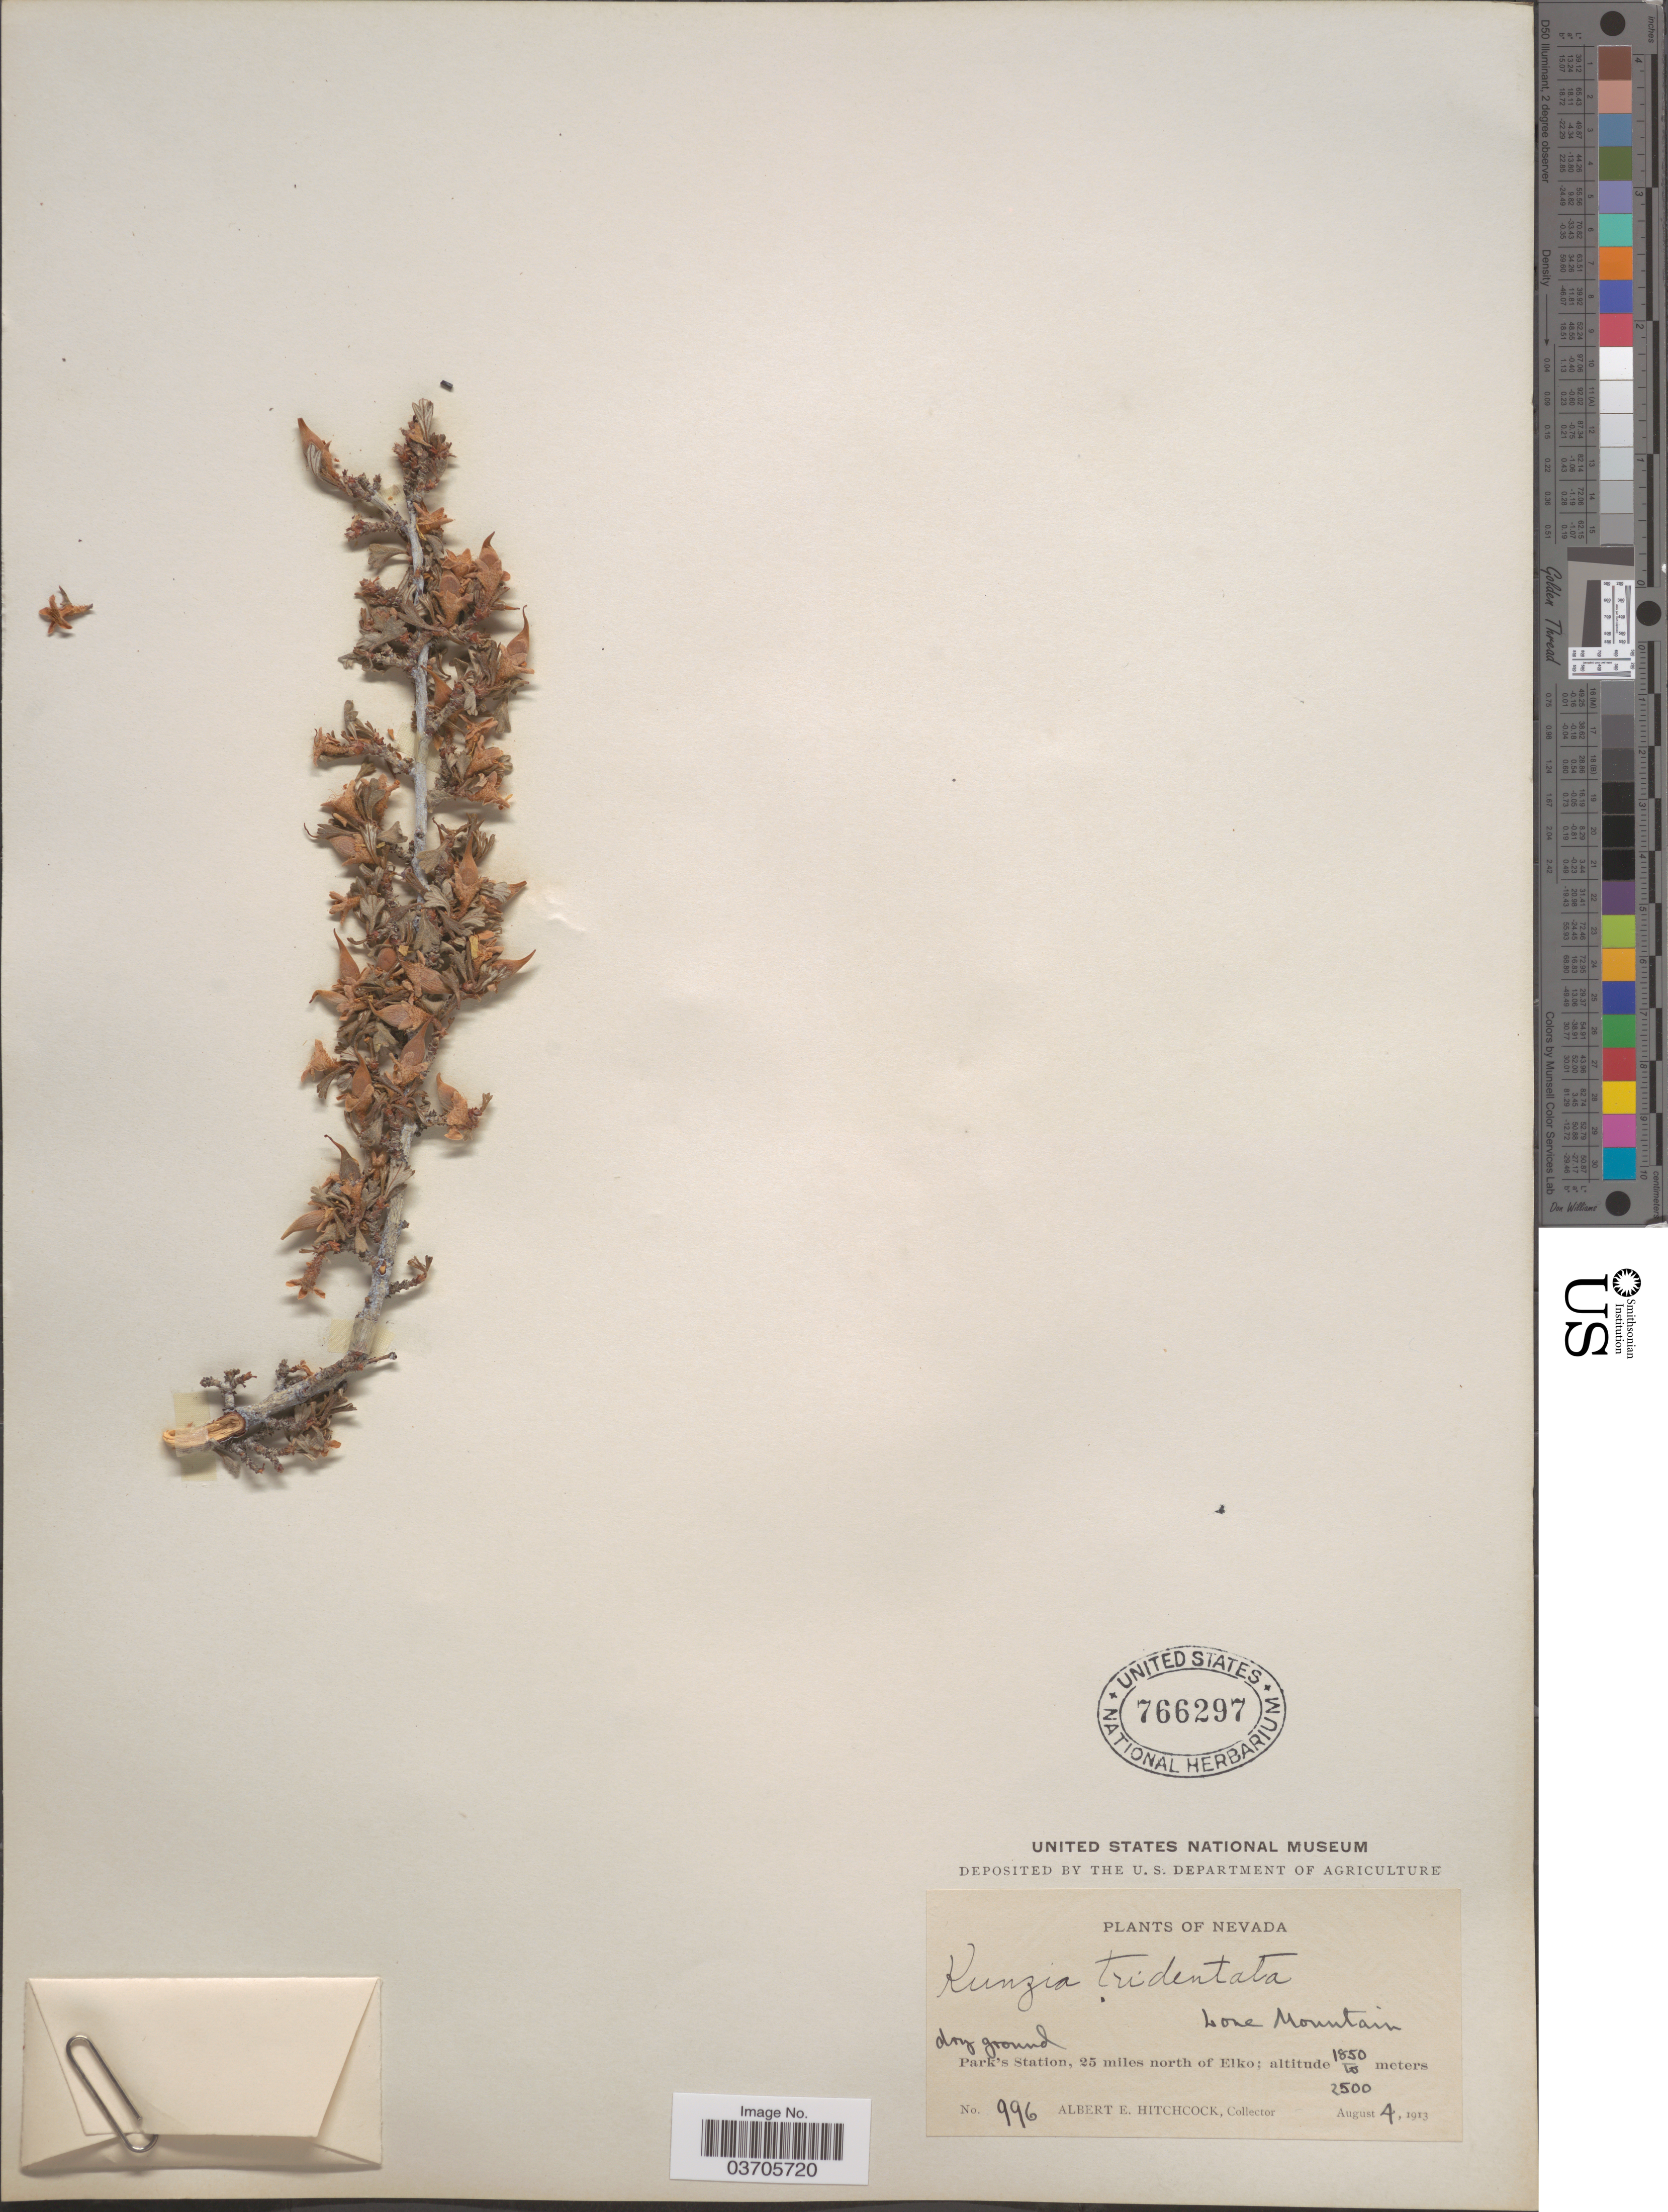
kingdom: Plantae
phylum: Tracheophyta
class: Magnoliopsida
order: Rosales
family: Rosaceae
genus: Purshia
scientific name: Purshia tridentata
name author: (Pursh) DC.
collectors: A. Hitchcock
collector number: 996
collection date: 1913-08-04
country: United States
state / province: Nevada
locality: Lone Mountain. Park's Station, 25 miles north of Elko.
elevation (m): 1850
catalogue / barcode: US 766297